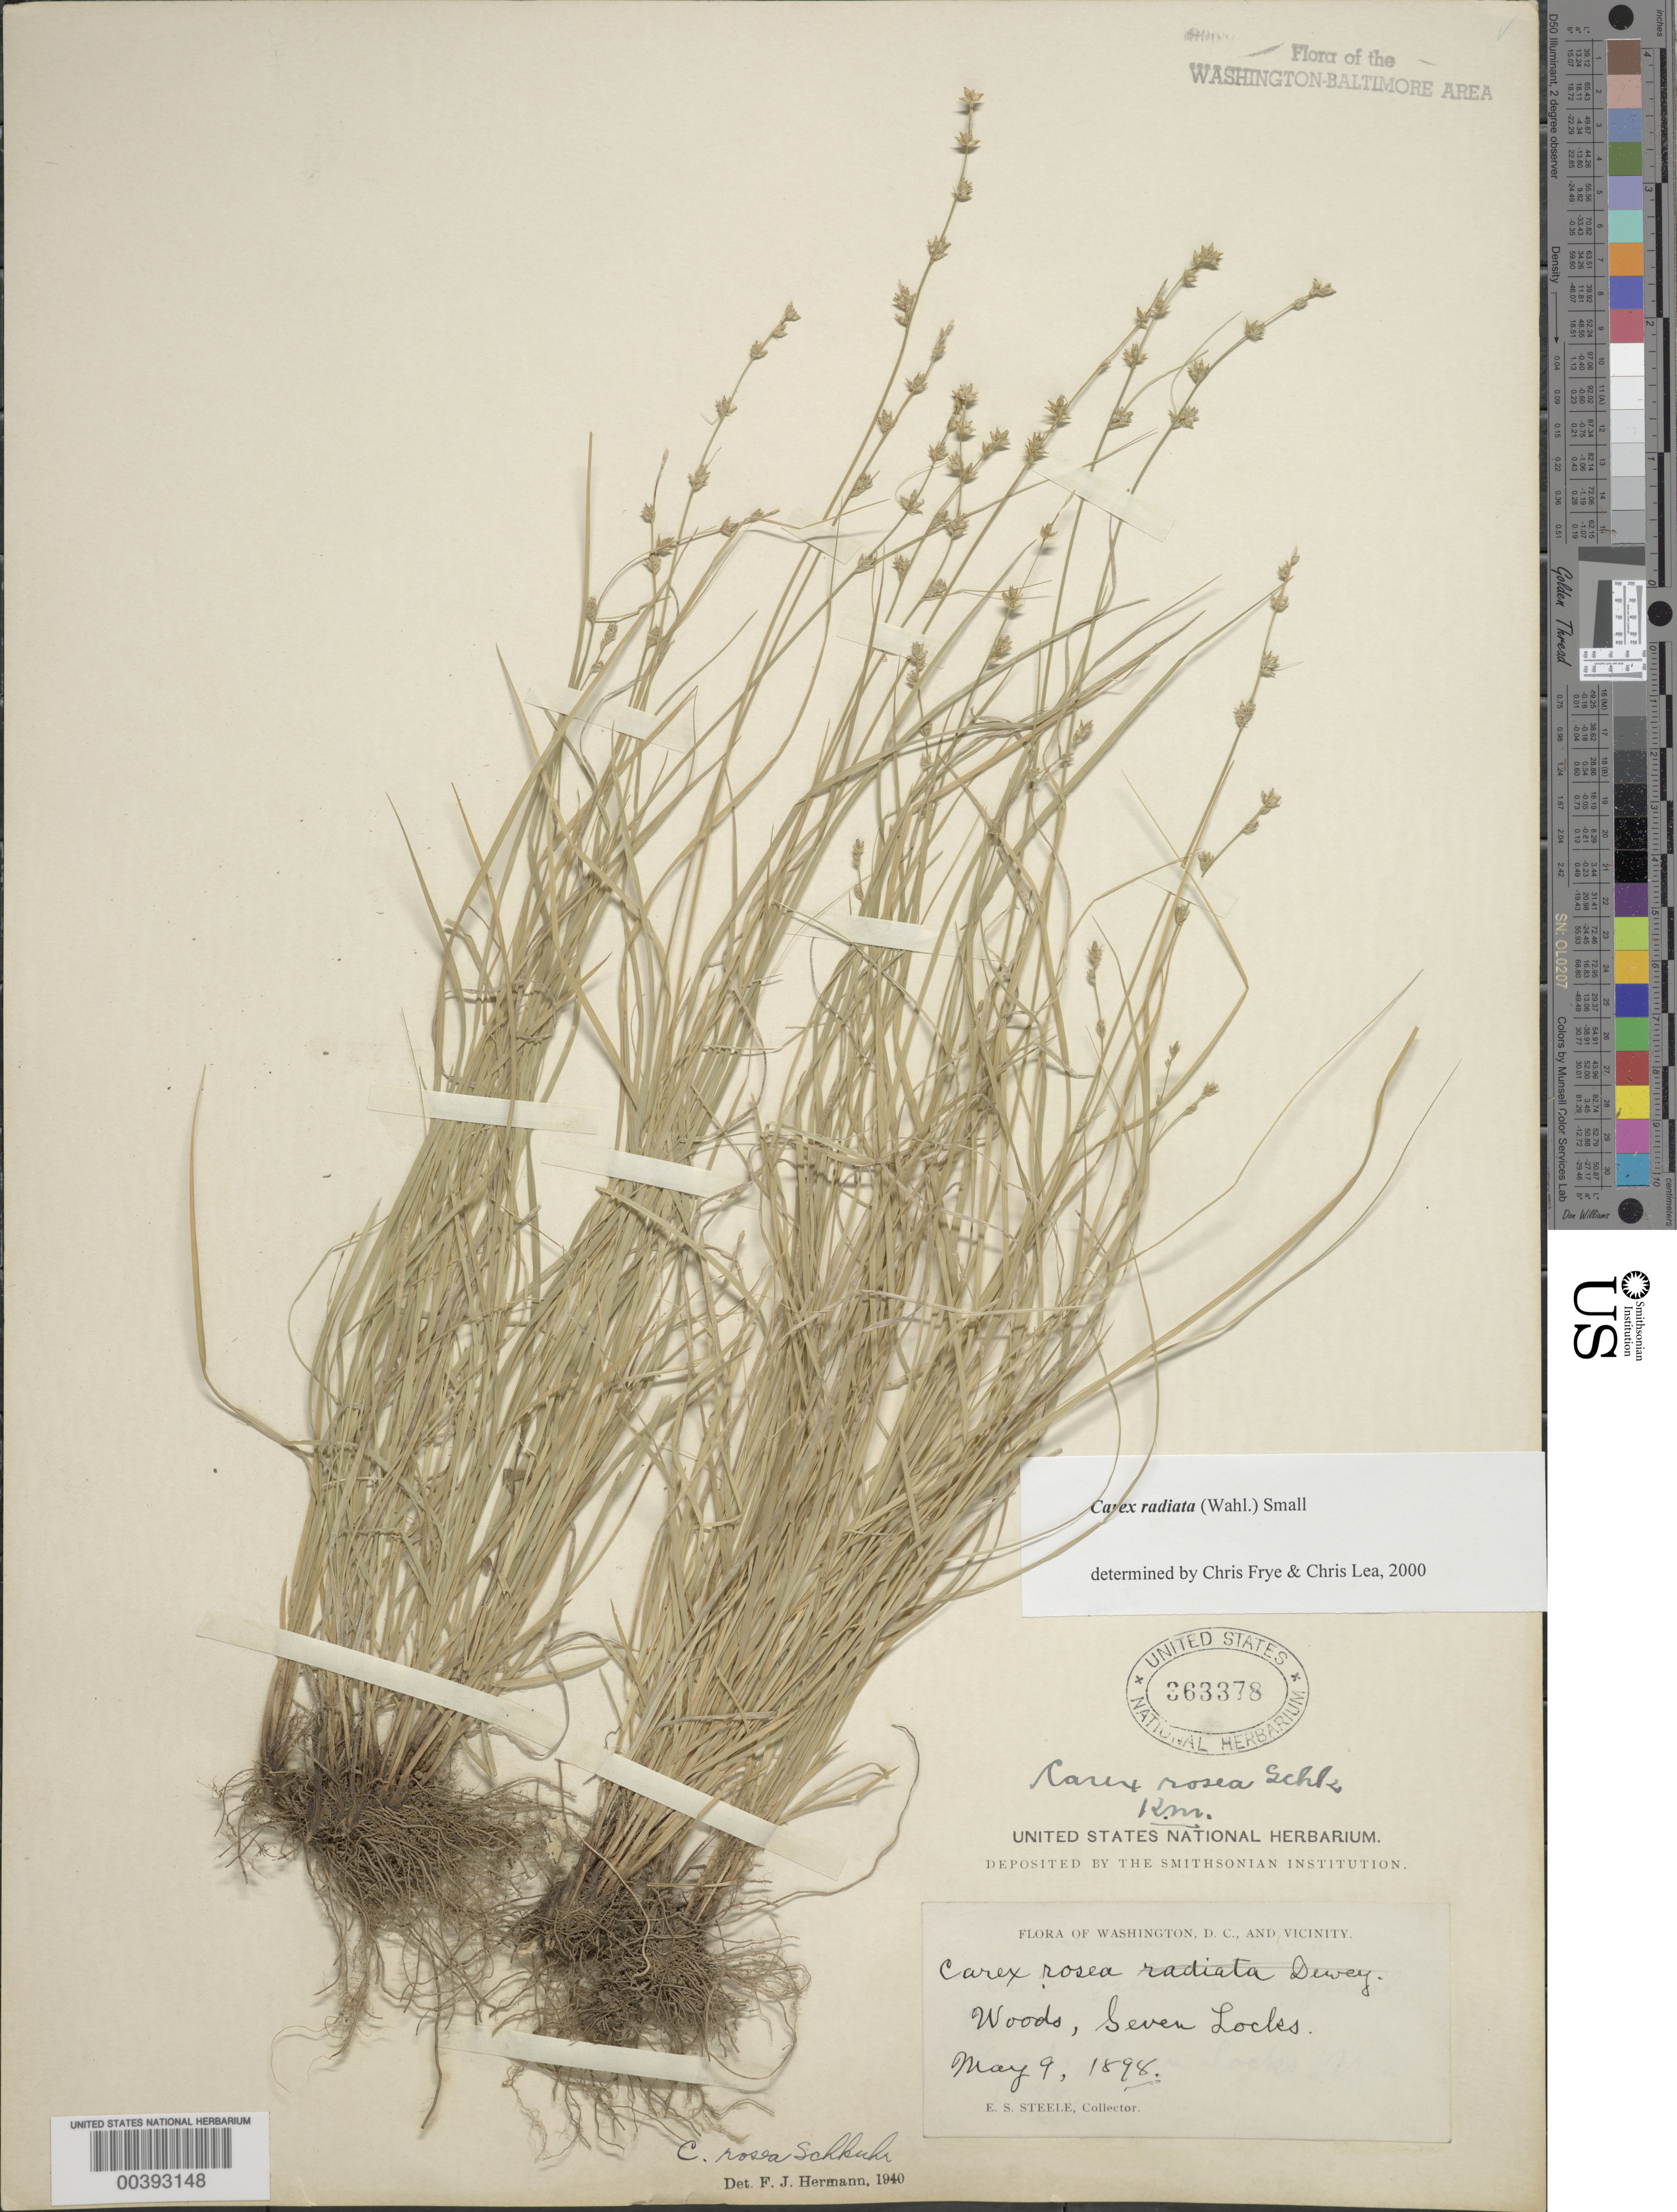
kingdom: Plantae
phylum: Tracheophyta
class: Liliopsida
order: Poales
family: Cyperaceae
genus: Carex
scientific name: Carex radiata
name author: (Wahlenb.) Small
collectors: E. Steele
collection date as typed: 09 May 1898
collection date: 1898-05-09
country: United States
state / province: Maryland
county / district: Montgomery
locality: Seven Locks C. & O. Canal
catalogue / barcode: US 363378